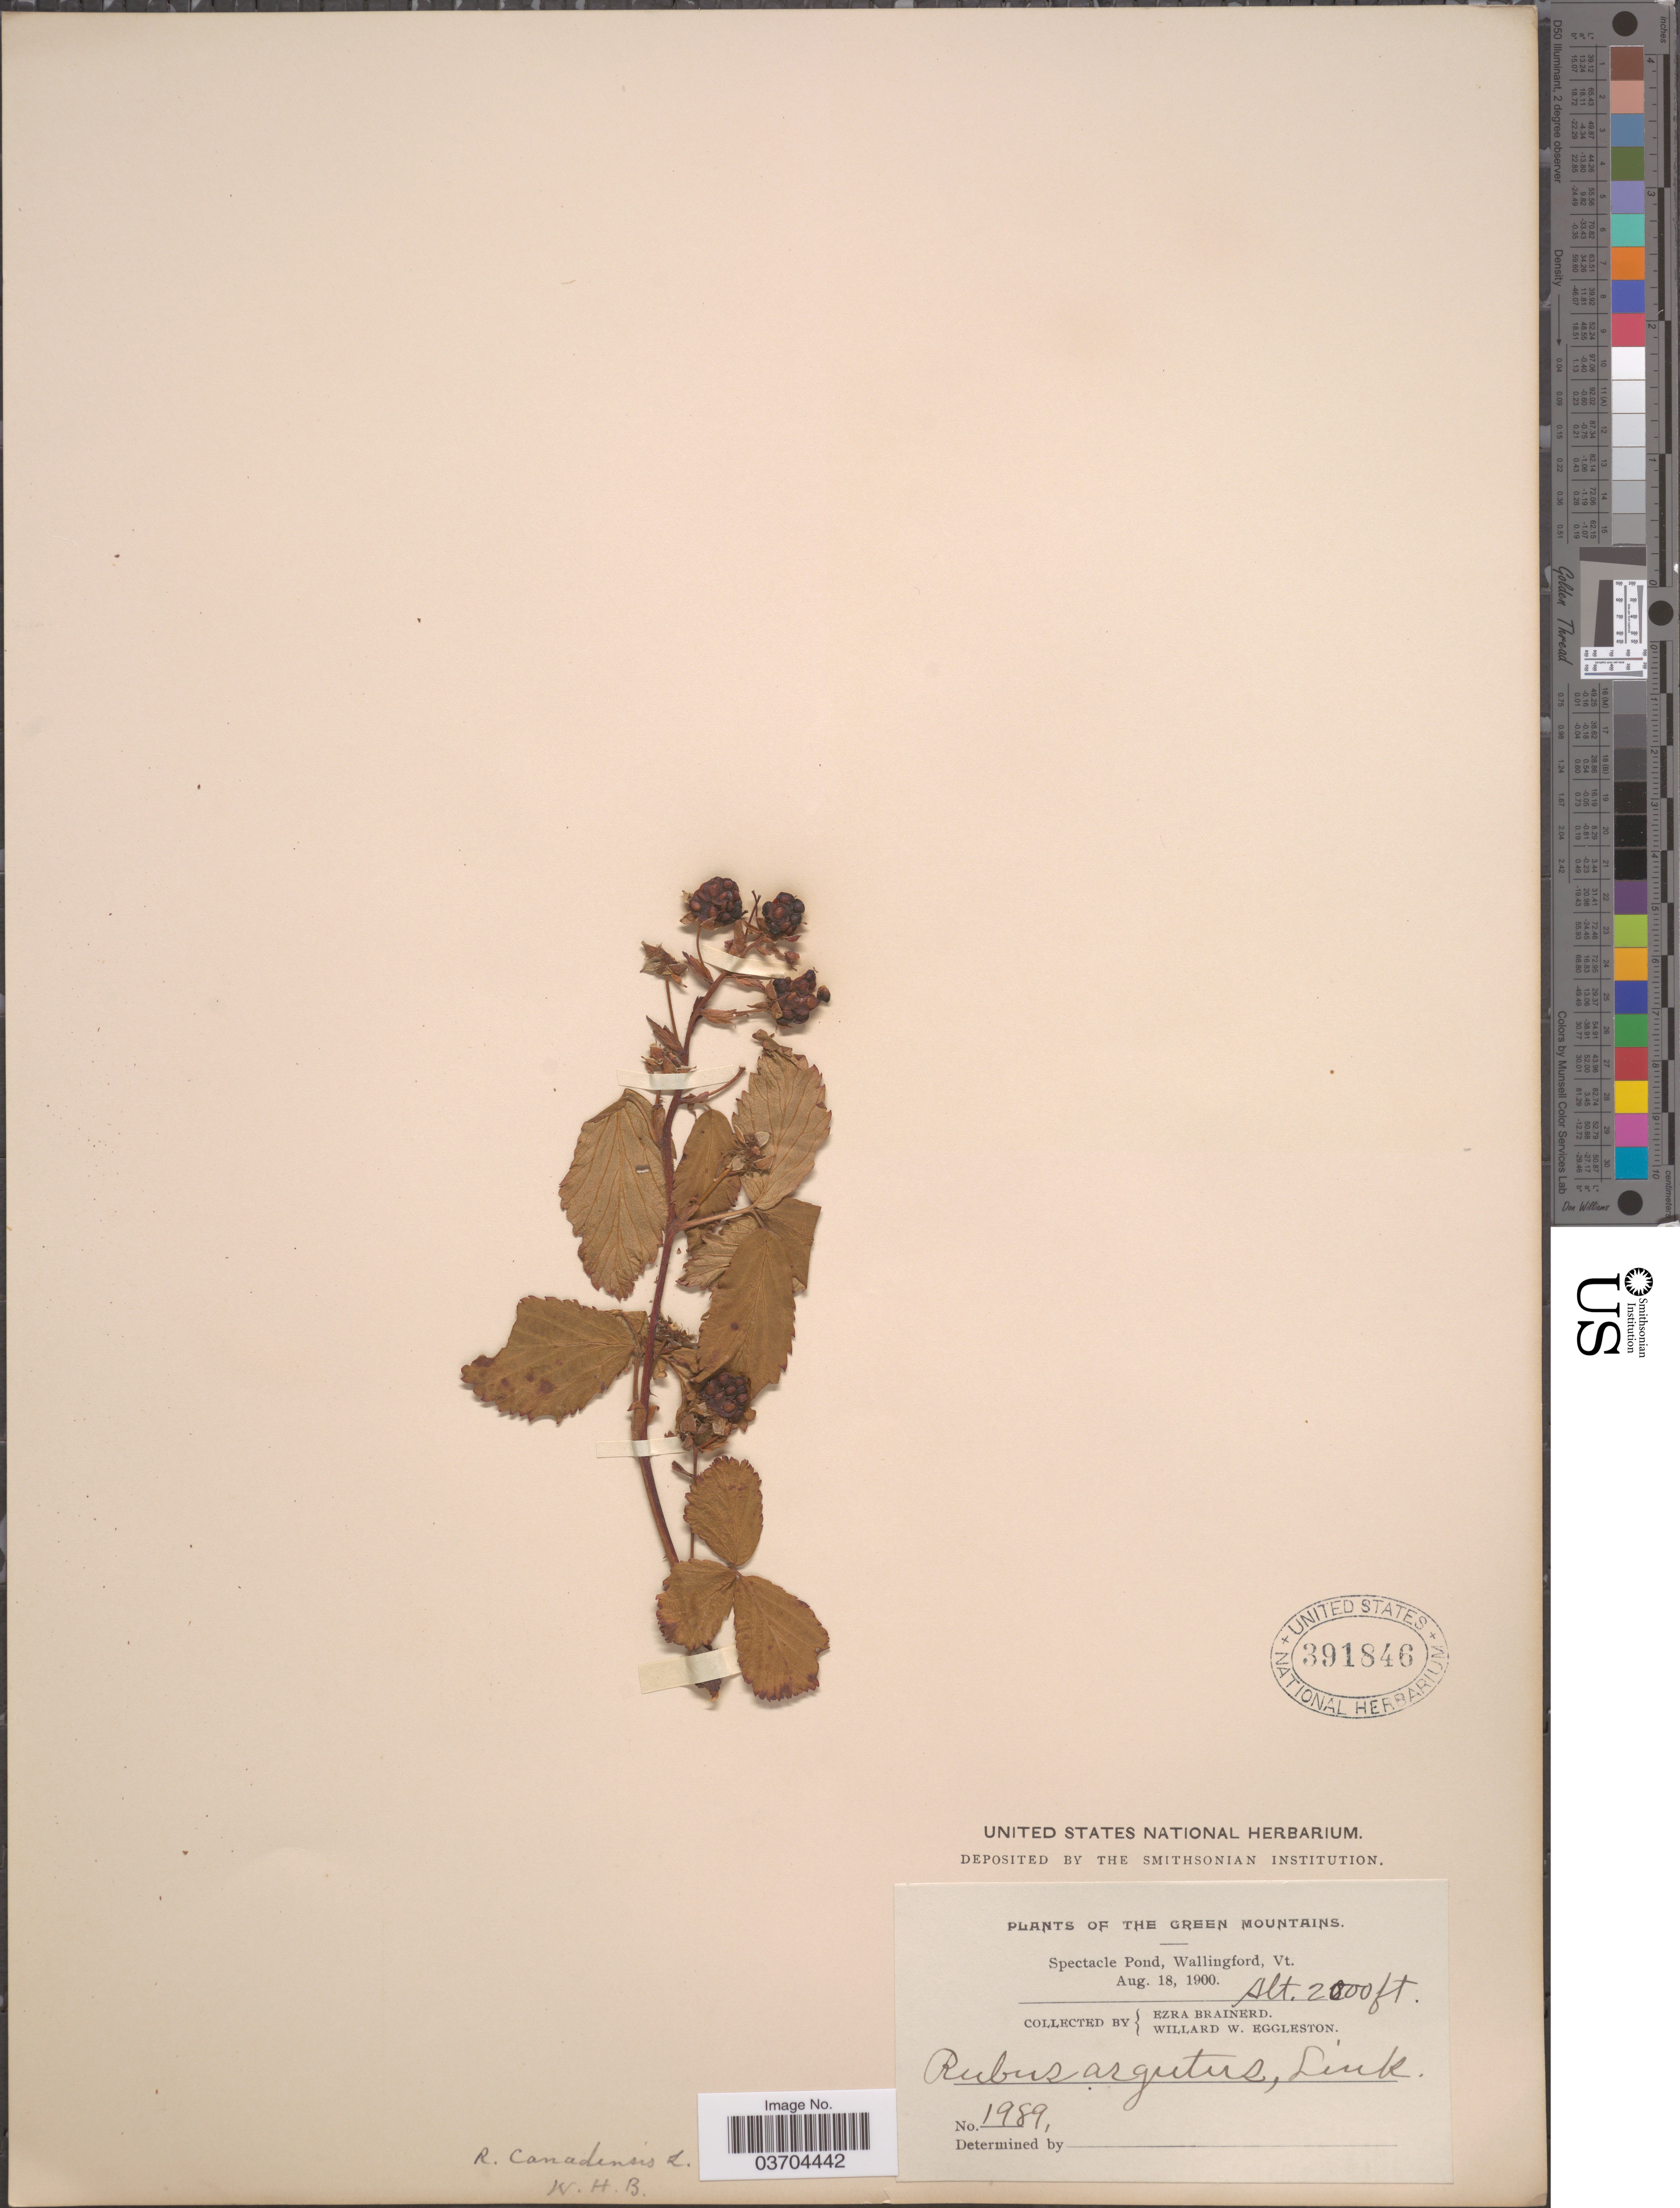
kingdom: Plantae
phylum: Tracheophyta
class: Magnoliopsida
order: Rosales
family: Rosaceae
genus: Rubus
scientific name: Rubus canadensis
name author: L.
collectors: E. Brainerd & W. W. Eggleston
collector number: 1989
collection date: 1900-08-18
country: United States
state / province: Vermont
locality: The Green Mountains. Spectacle Pond, Wallingford.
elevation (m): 610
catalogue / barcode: US 391846